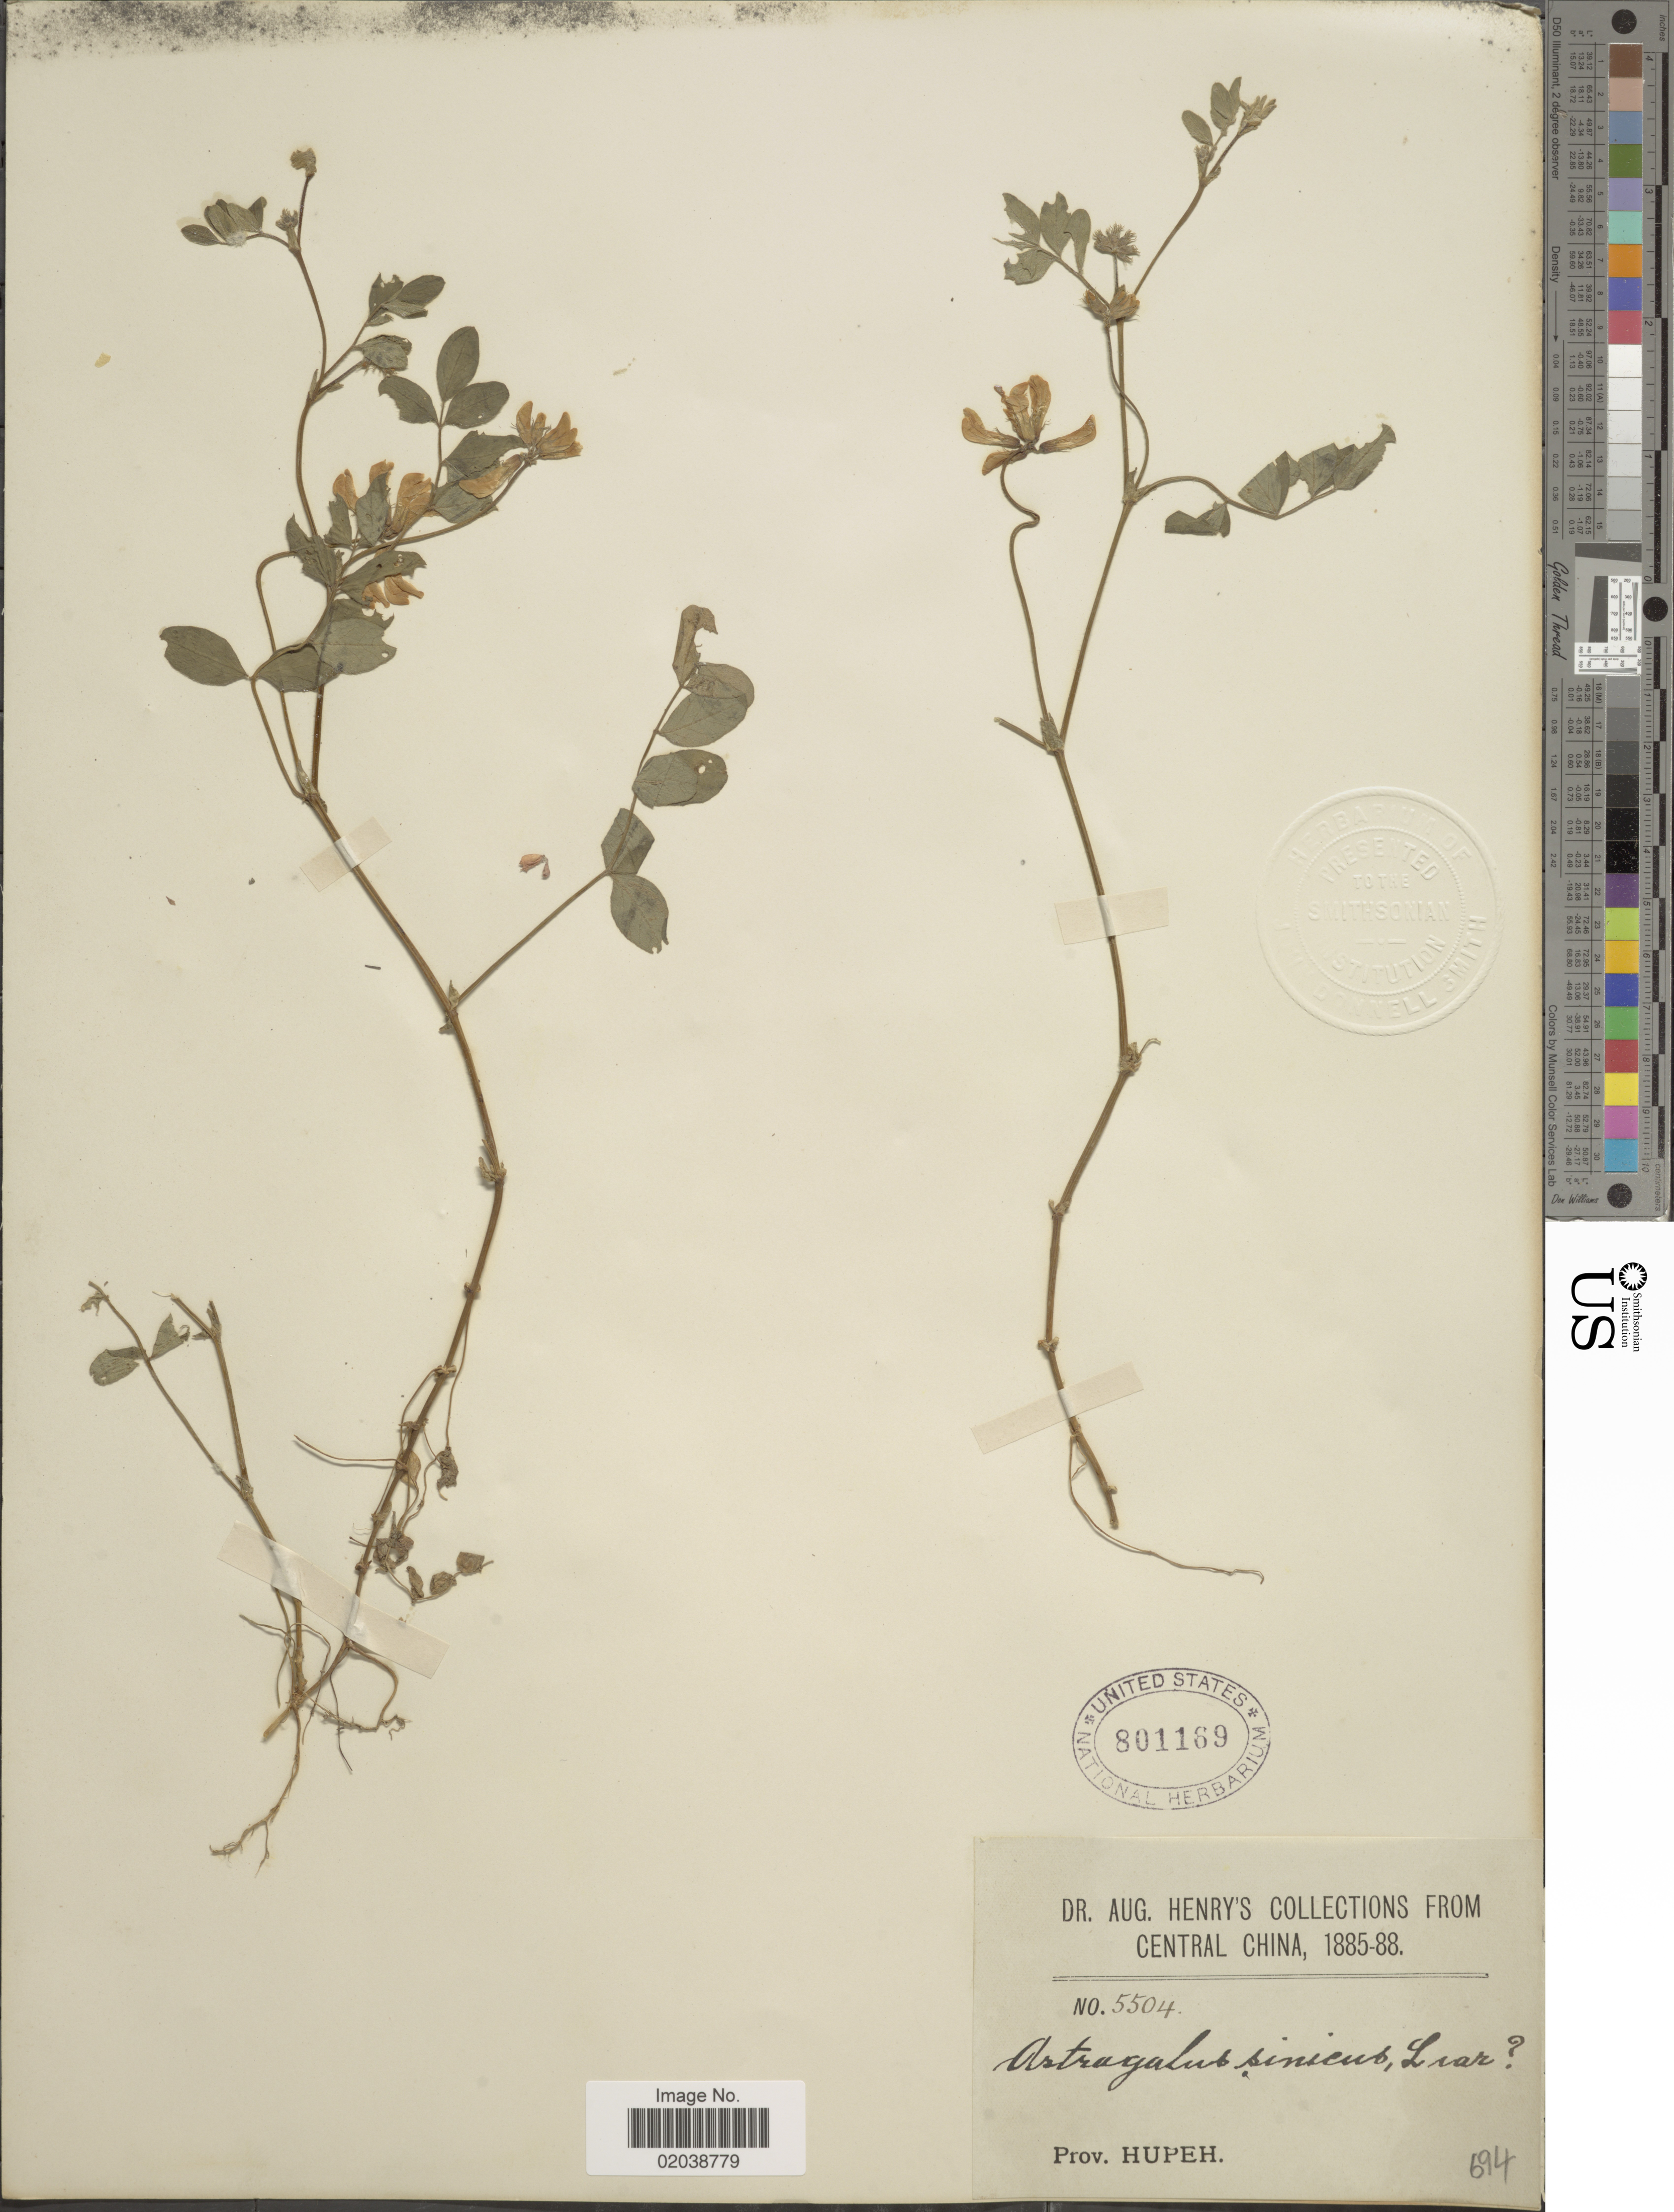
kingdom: Plantae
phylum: Tracheophyta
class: Magnoliopsida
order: Fabales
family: Fabaceae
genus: Astragalus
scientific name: Astragalus sinicus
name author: L.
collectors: A. Henry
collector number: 5504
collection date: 1885/1888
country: China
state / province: Hubei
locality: Prov. Hupeh, Central China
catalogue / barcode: US 801169